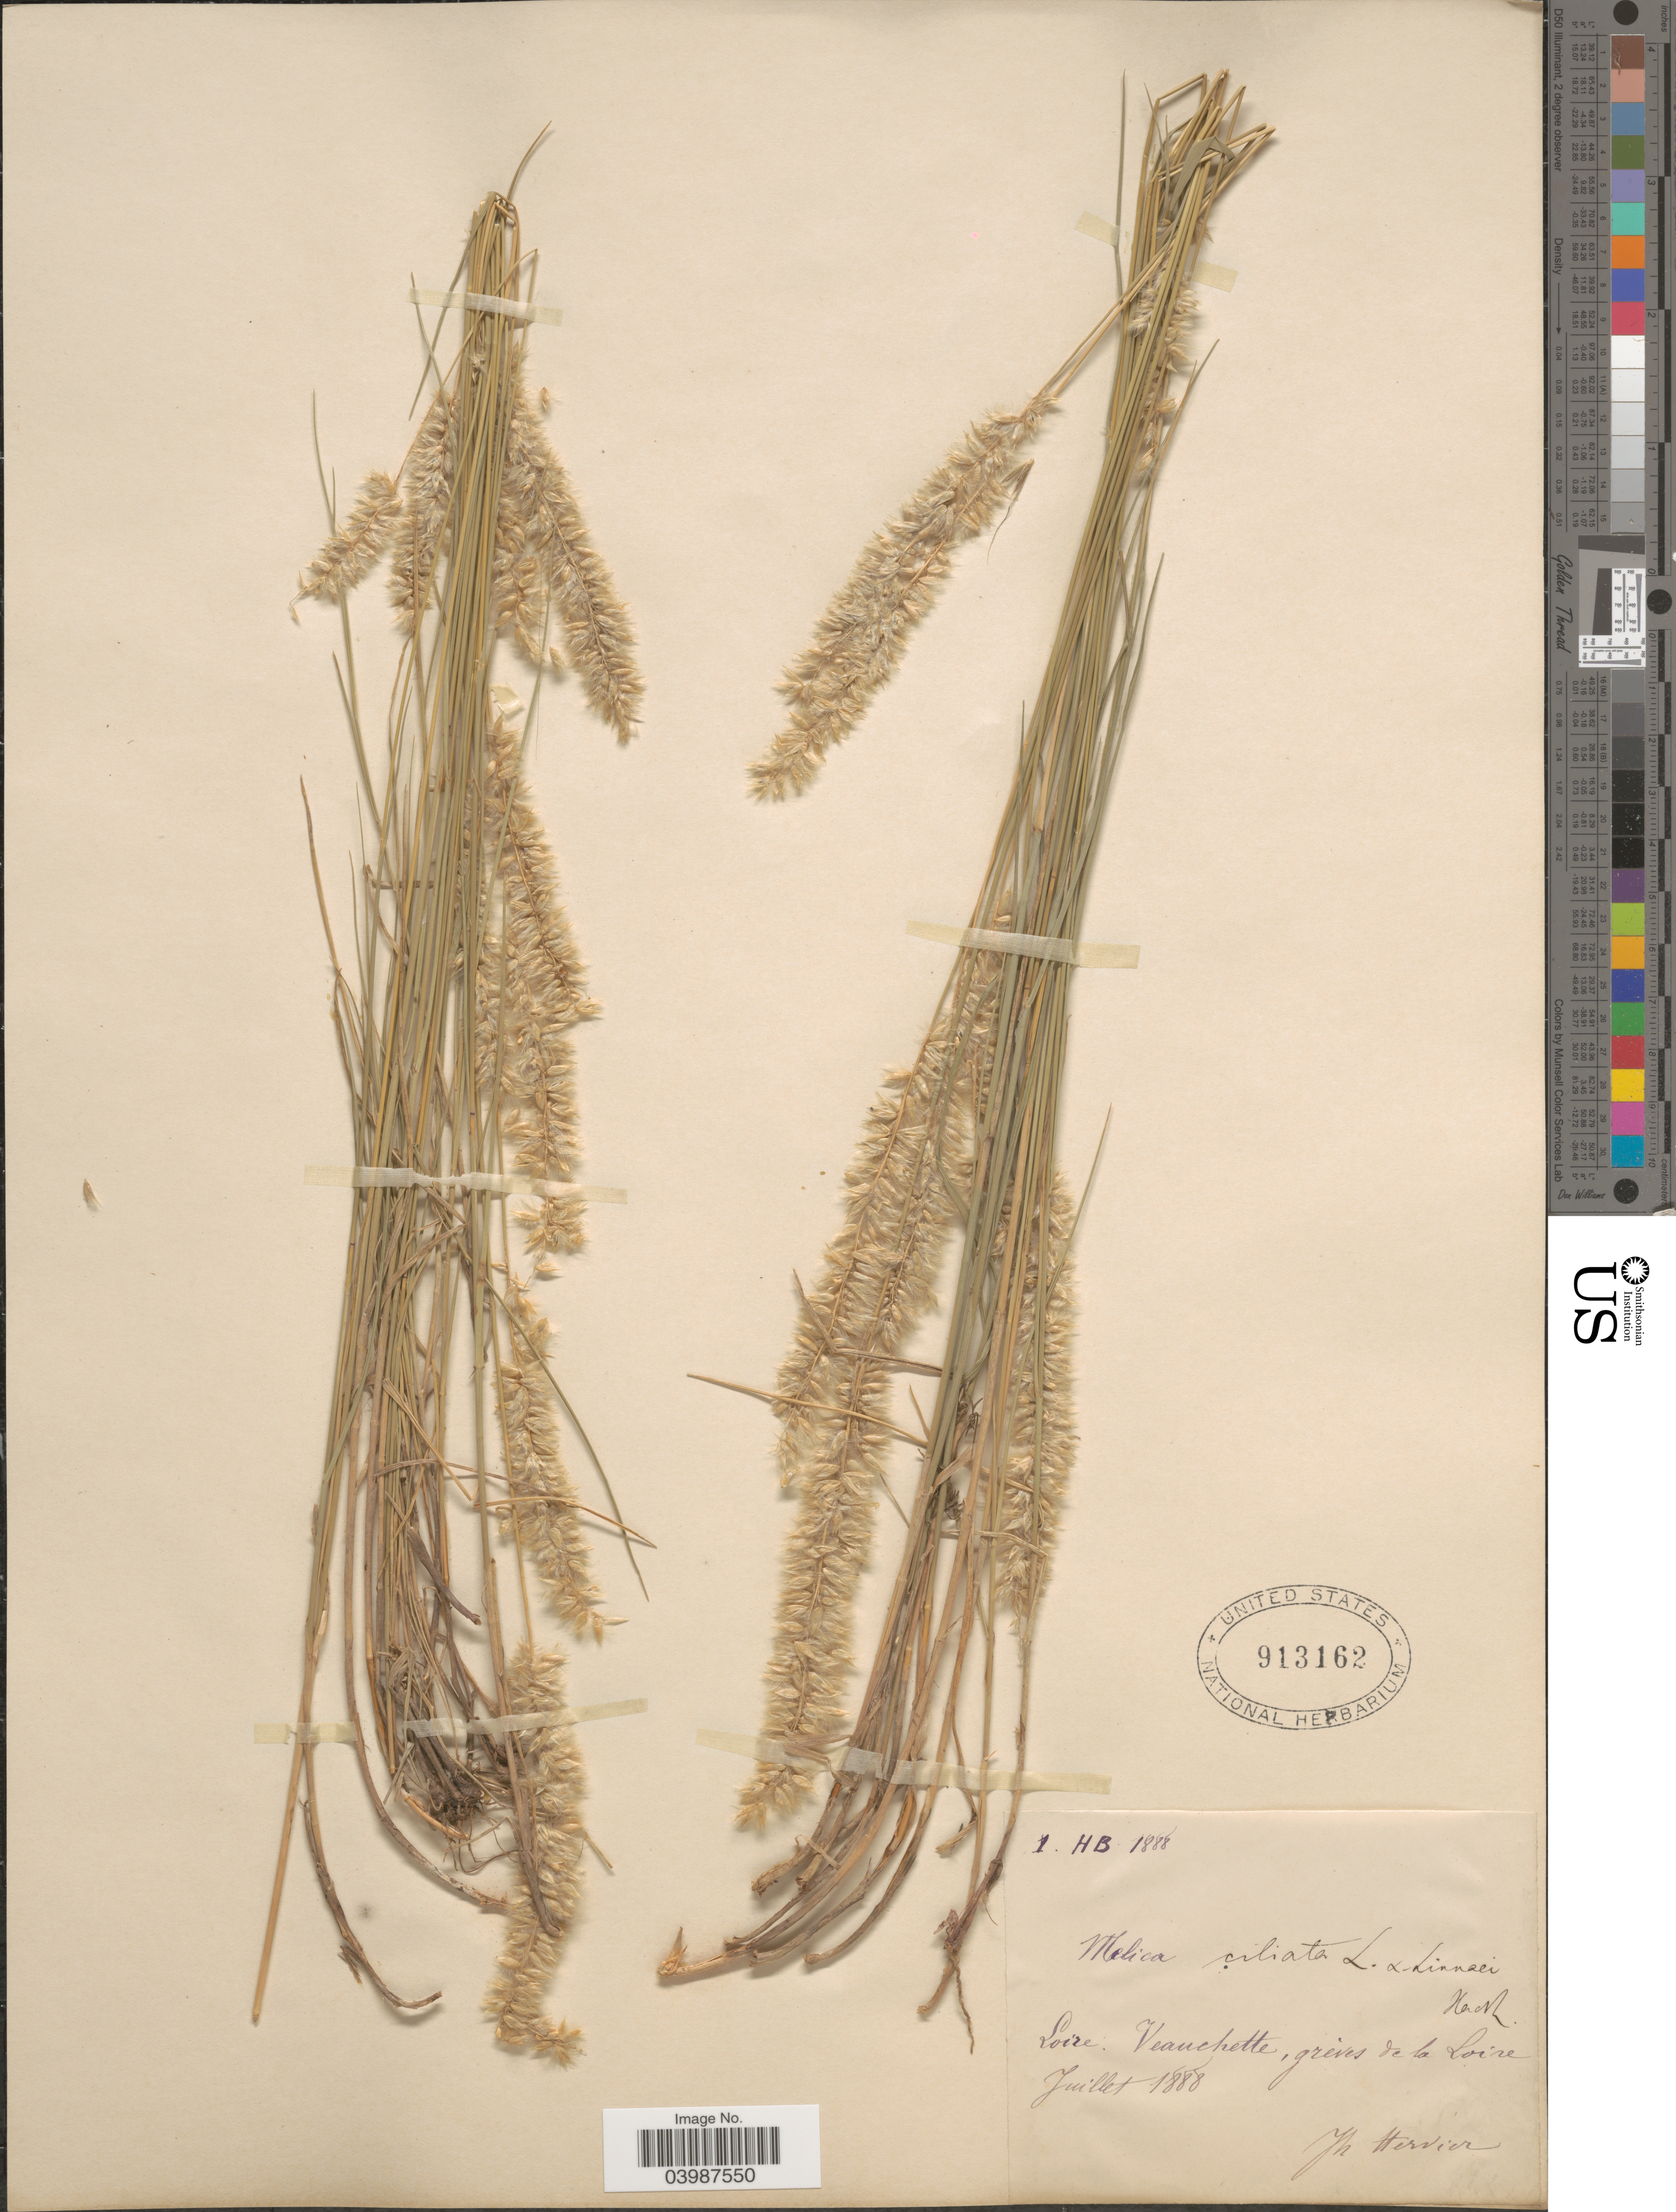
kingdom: Plantae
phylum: Tracheophyta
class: Liliopsida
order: Poales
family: Poaceae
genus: Melica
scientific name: Melica ciliata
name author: L.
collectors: J. Hervier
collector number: HB1888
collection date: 1888-07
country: France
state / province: Pays de la Loire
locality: Loire. Veauchette, grèves de la Loire.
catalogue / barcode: US 913162